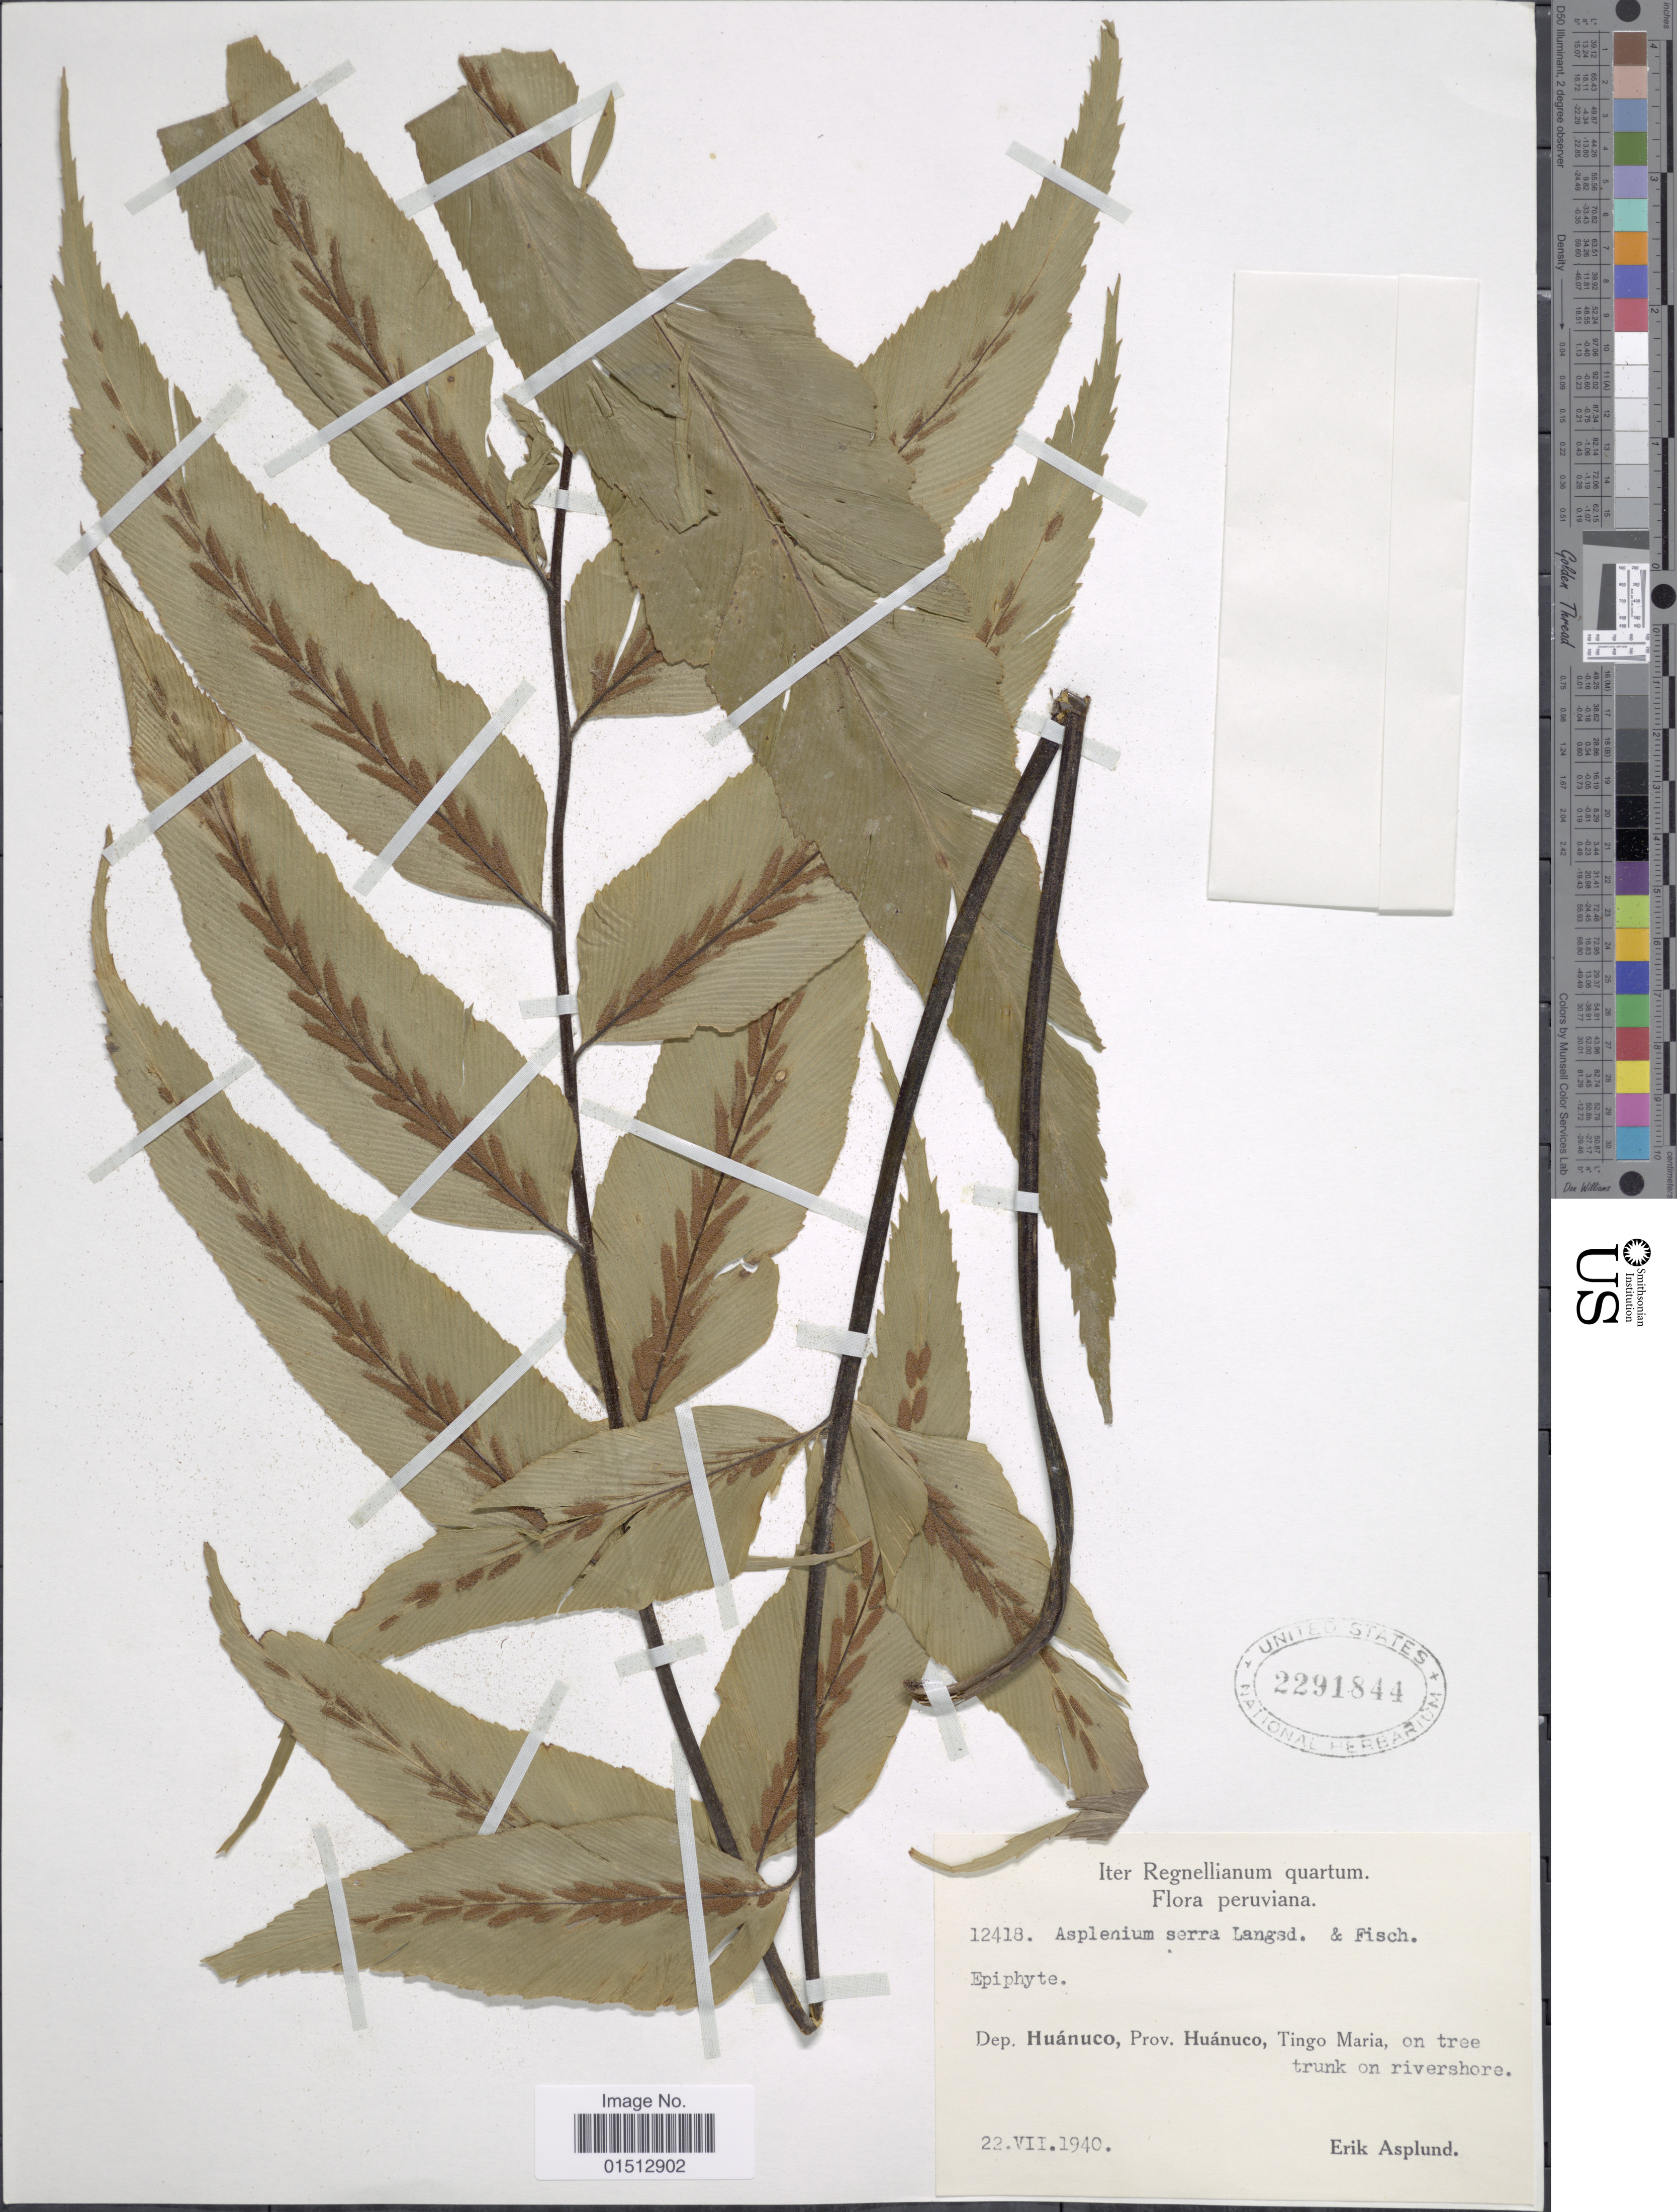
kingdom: Plantae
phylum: Tracheophyta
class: Polypodiopsida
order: Polypodiales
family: Aspleniaceae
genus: Asplenium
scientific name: Asplenium serra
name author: Langsd. & Fisch.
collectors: E. Asplund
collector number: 12418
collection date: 1940-07-22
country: Peru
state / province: Huánuco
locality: Dep. Huanuco, Prov. Huanuco, Tingo Maria.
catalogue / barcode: US 2291844